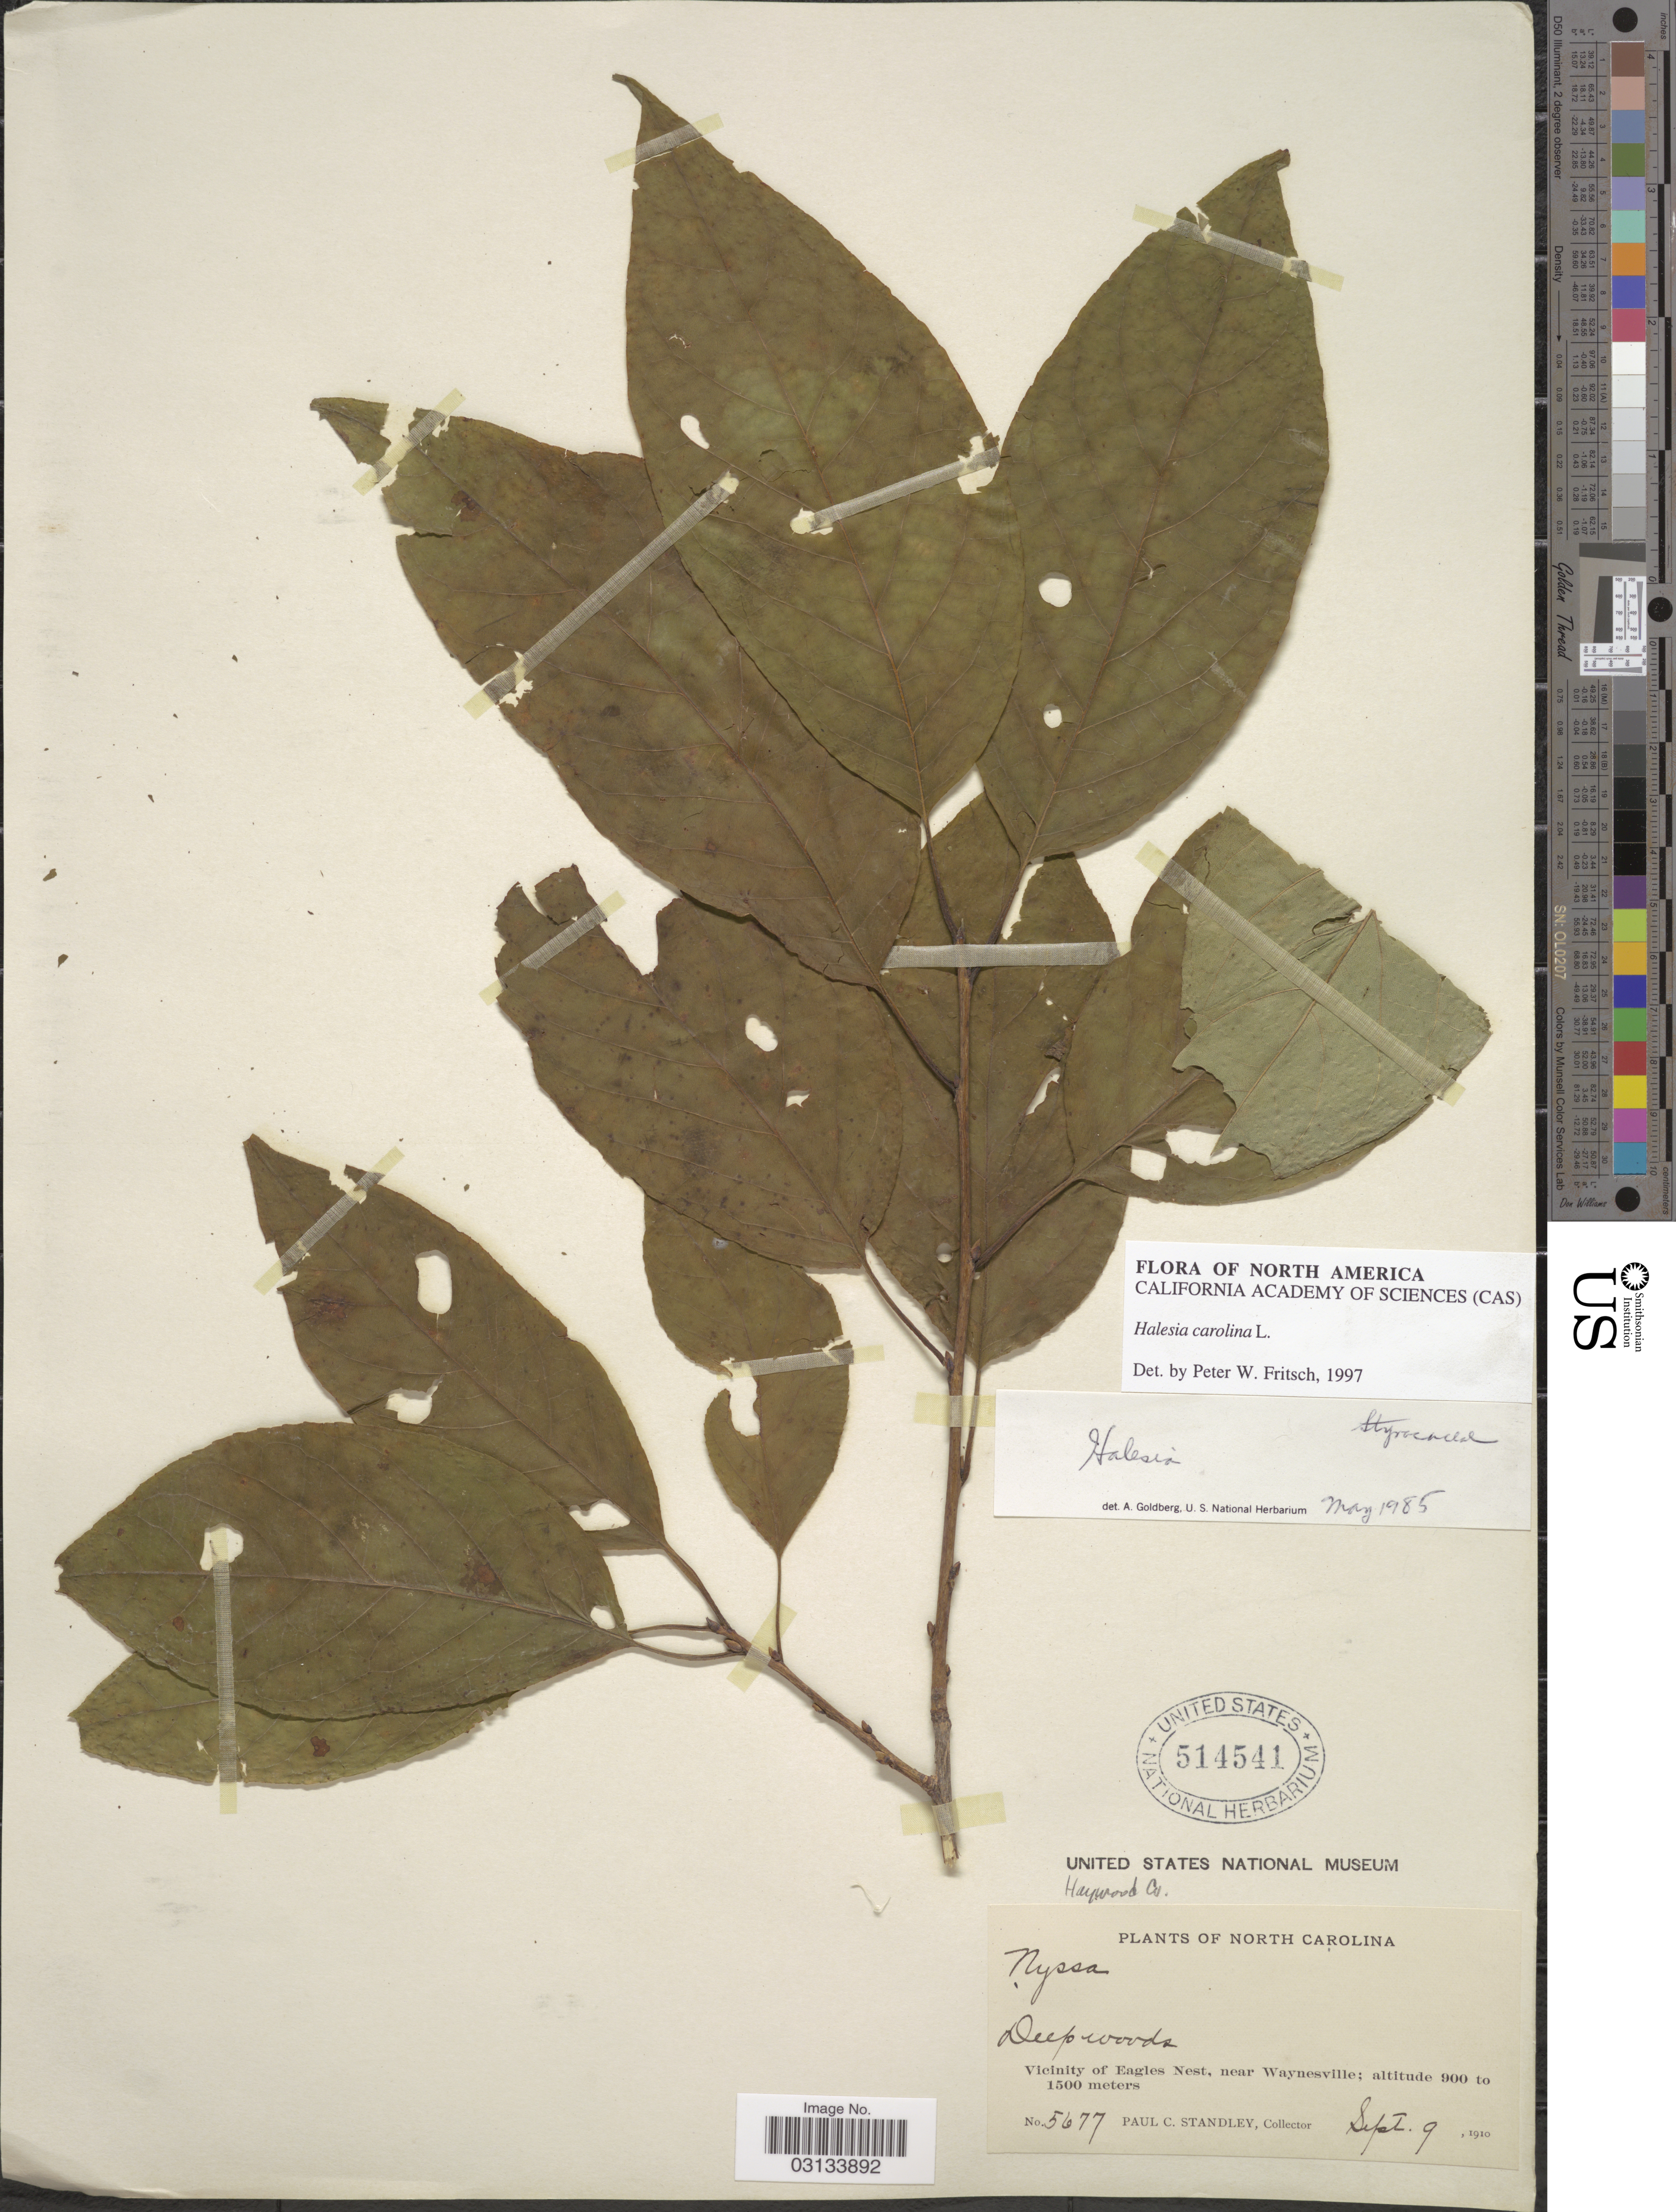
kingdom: Plantae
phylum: Tracheophyta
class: Magnoliopsida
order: Ericales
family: Styracaceae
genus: Halesia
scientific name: Halesia carolina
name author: L.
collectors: P. C. Standley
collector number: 5677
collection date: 1910-09-09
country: United States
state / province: North Carolina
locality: Haywood Co. Vicinity of Eagles Nest, near Waynesville.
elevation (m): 900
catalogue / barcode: US 514541